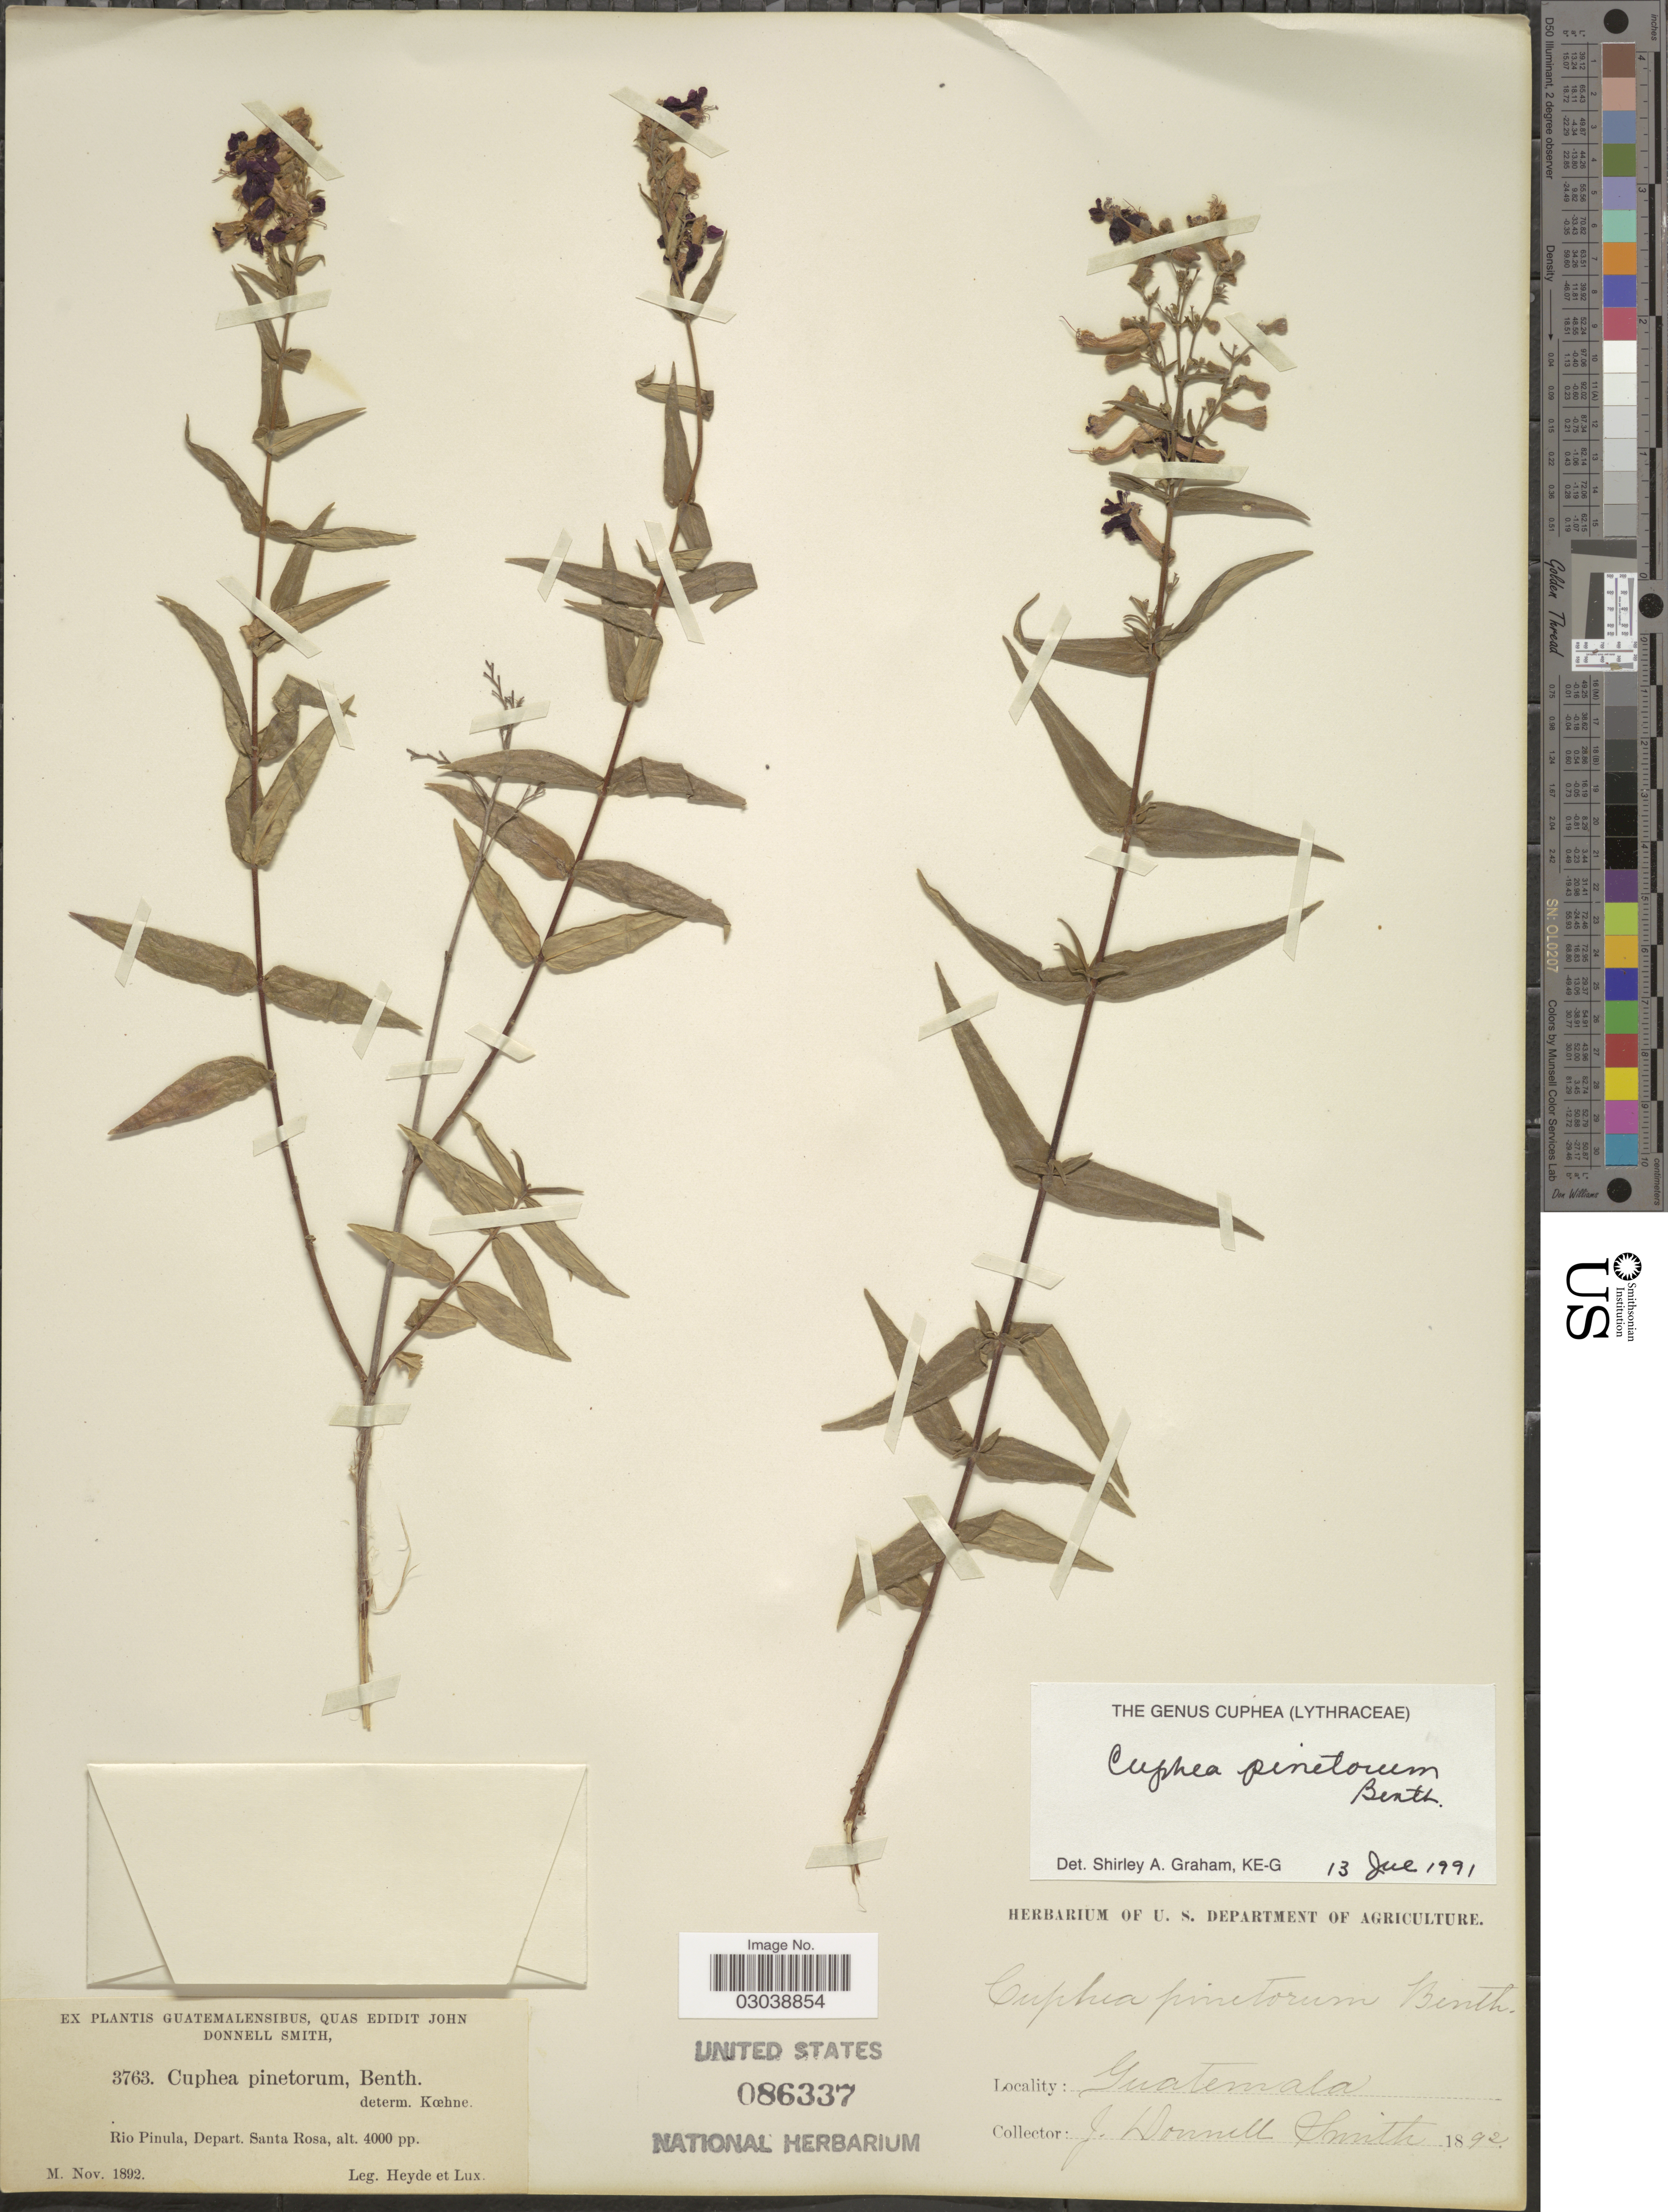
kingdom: Plantae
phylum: Tracheophyta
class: Magnoliopsida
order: Myrtales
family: Lythraceae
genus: Cuphea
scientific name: Cuphea pinetorum Benth.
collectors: Heyde & Lux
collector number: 3763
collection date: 1892-11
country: Guatemala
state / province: Santa Rosa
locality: Rio Pinula, Depart. Santa Rosa.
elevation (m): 1219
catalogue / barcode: US 86337